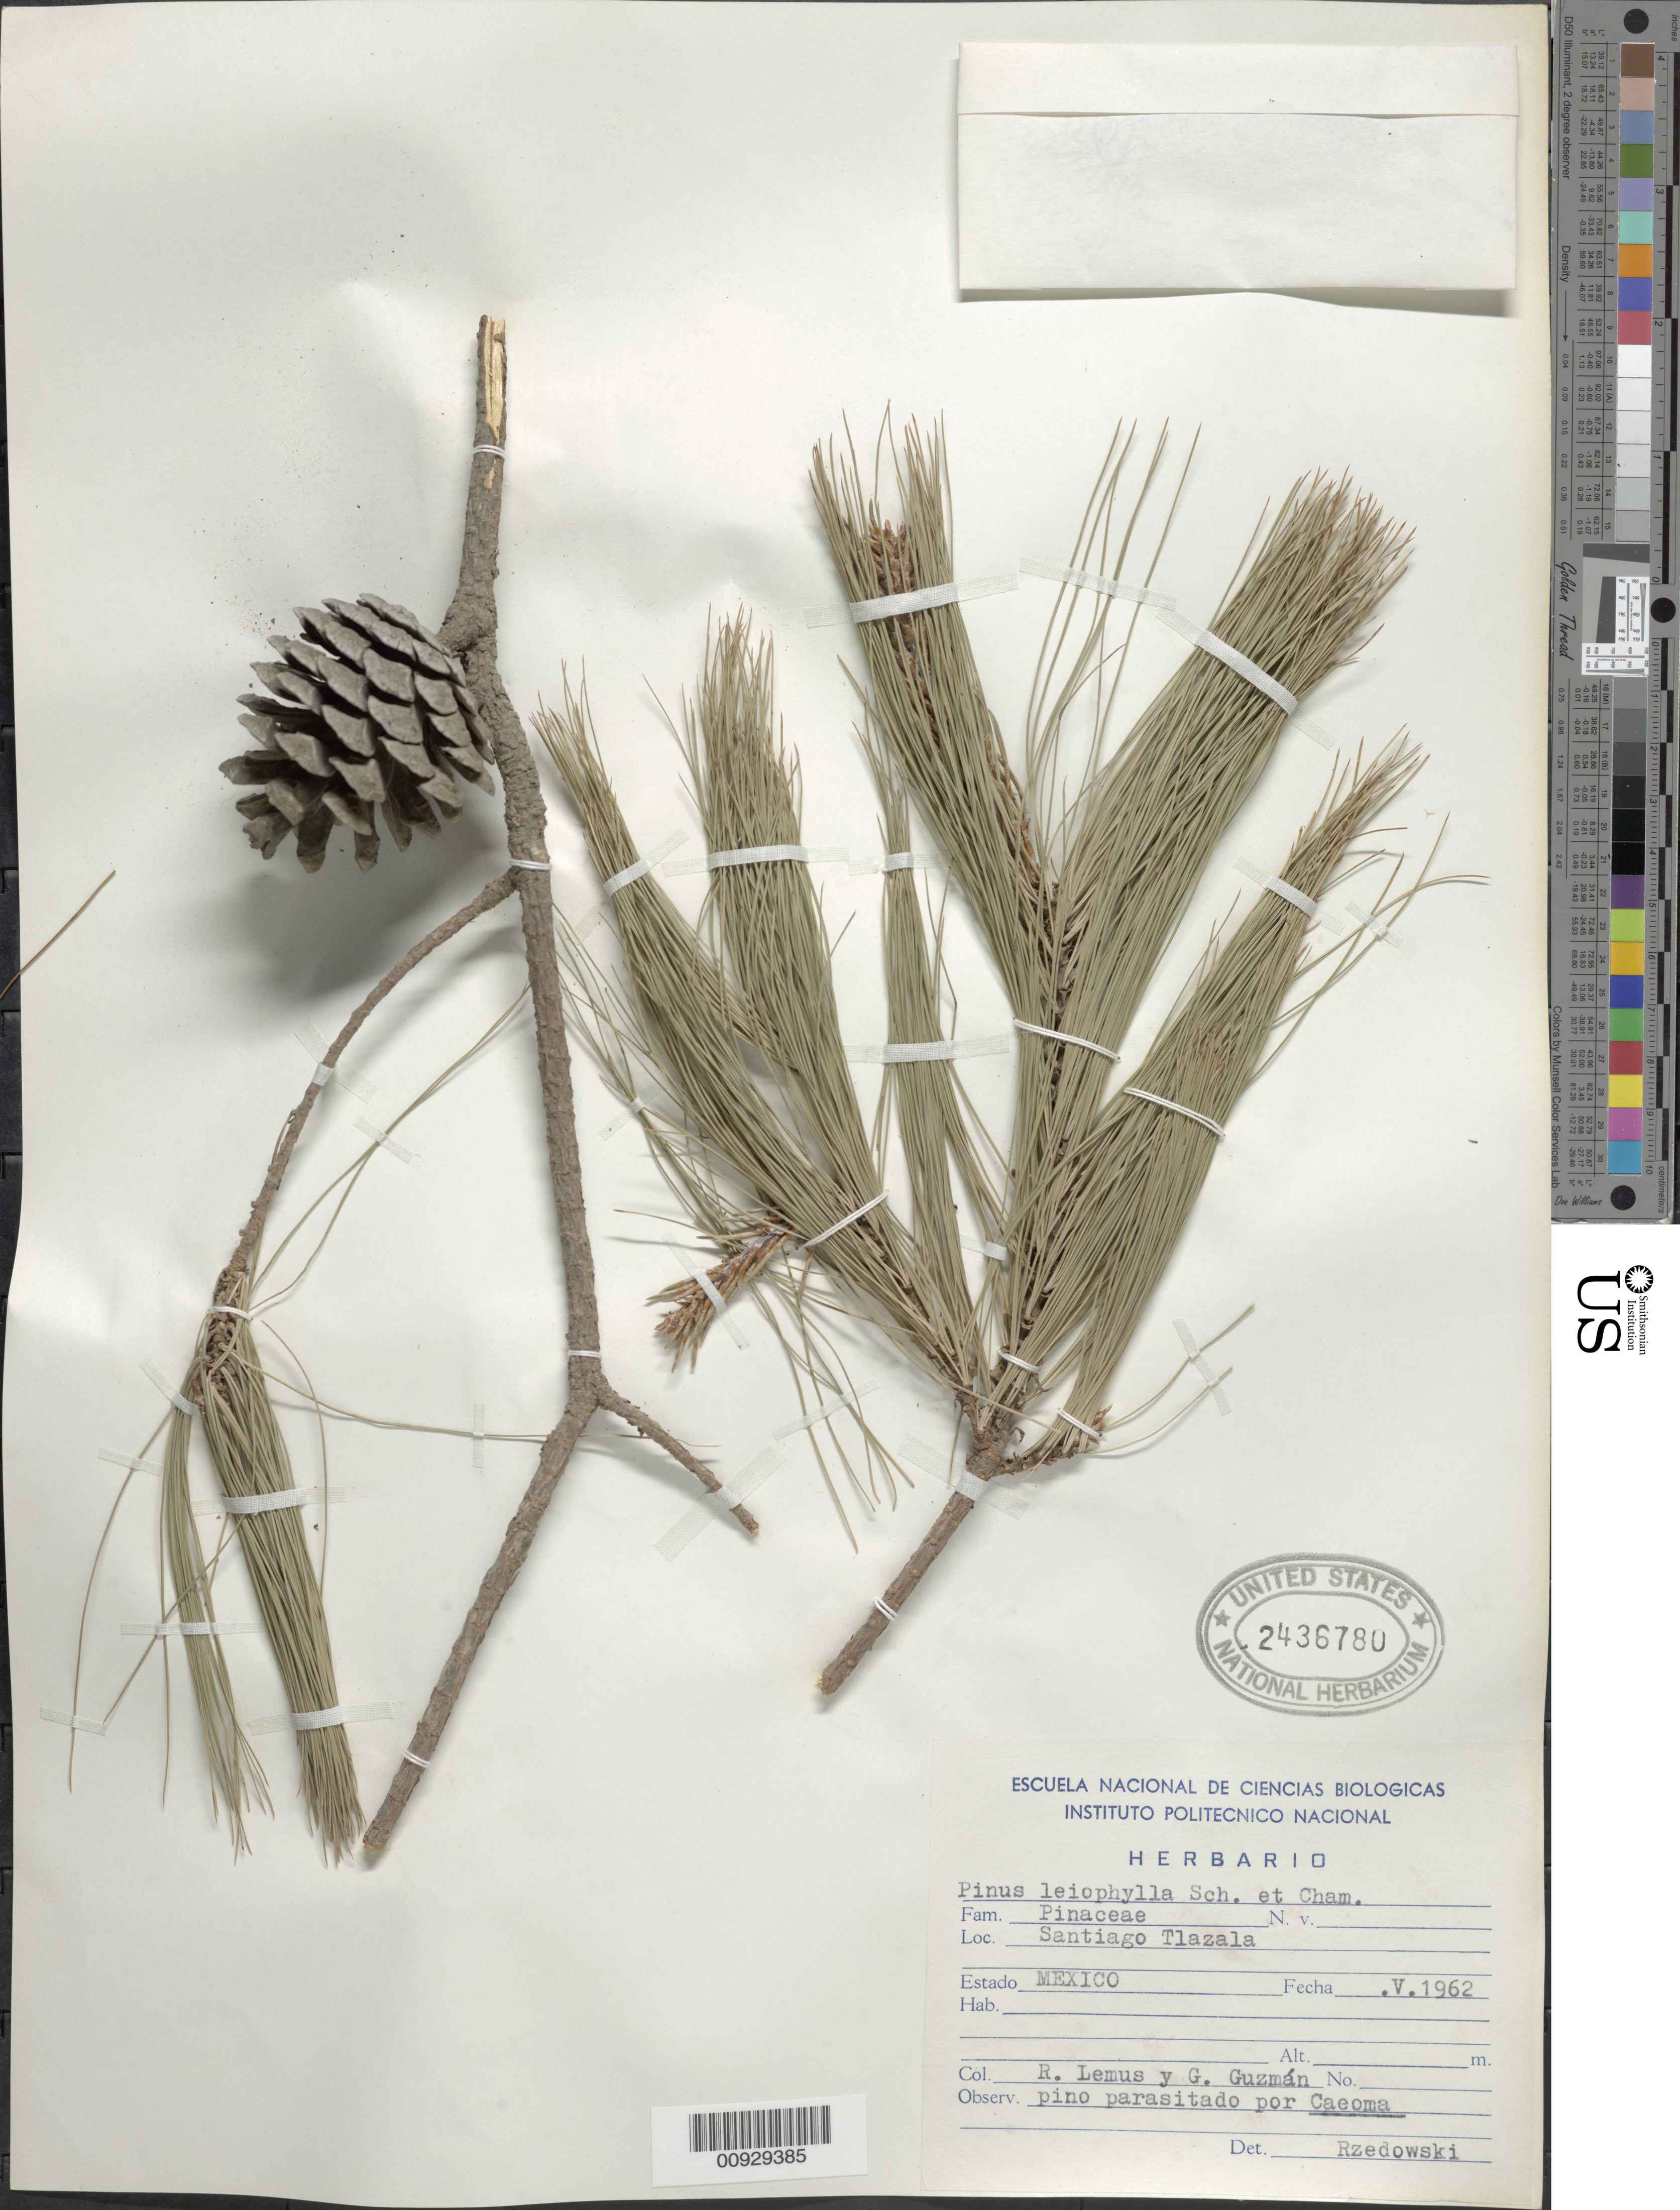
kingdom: Plantae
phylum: Tracheophyta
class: Pinopsida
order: Pinales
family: Pinaceae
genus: Pinus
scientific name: Pinus leiophylla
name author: Schiede ex Schltdl. & Cham.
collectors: Lemus, R. & G. Guzman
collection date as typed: May 1962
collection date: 1962-05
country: Mexico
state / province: México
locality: Santiago Tlazala.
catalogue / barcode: US 2436780